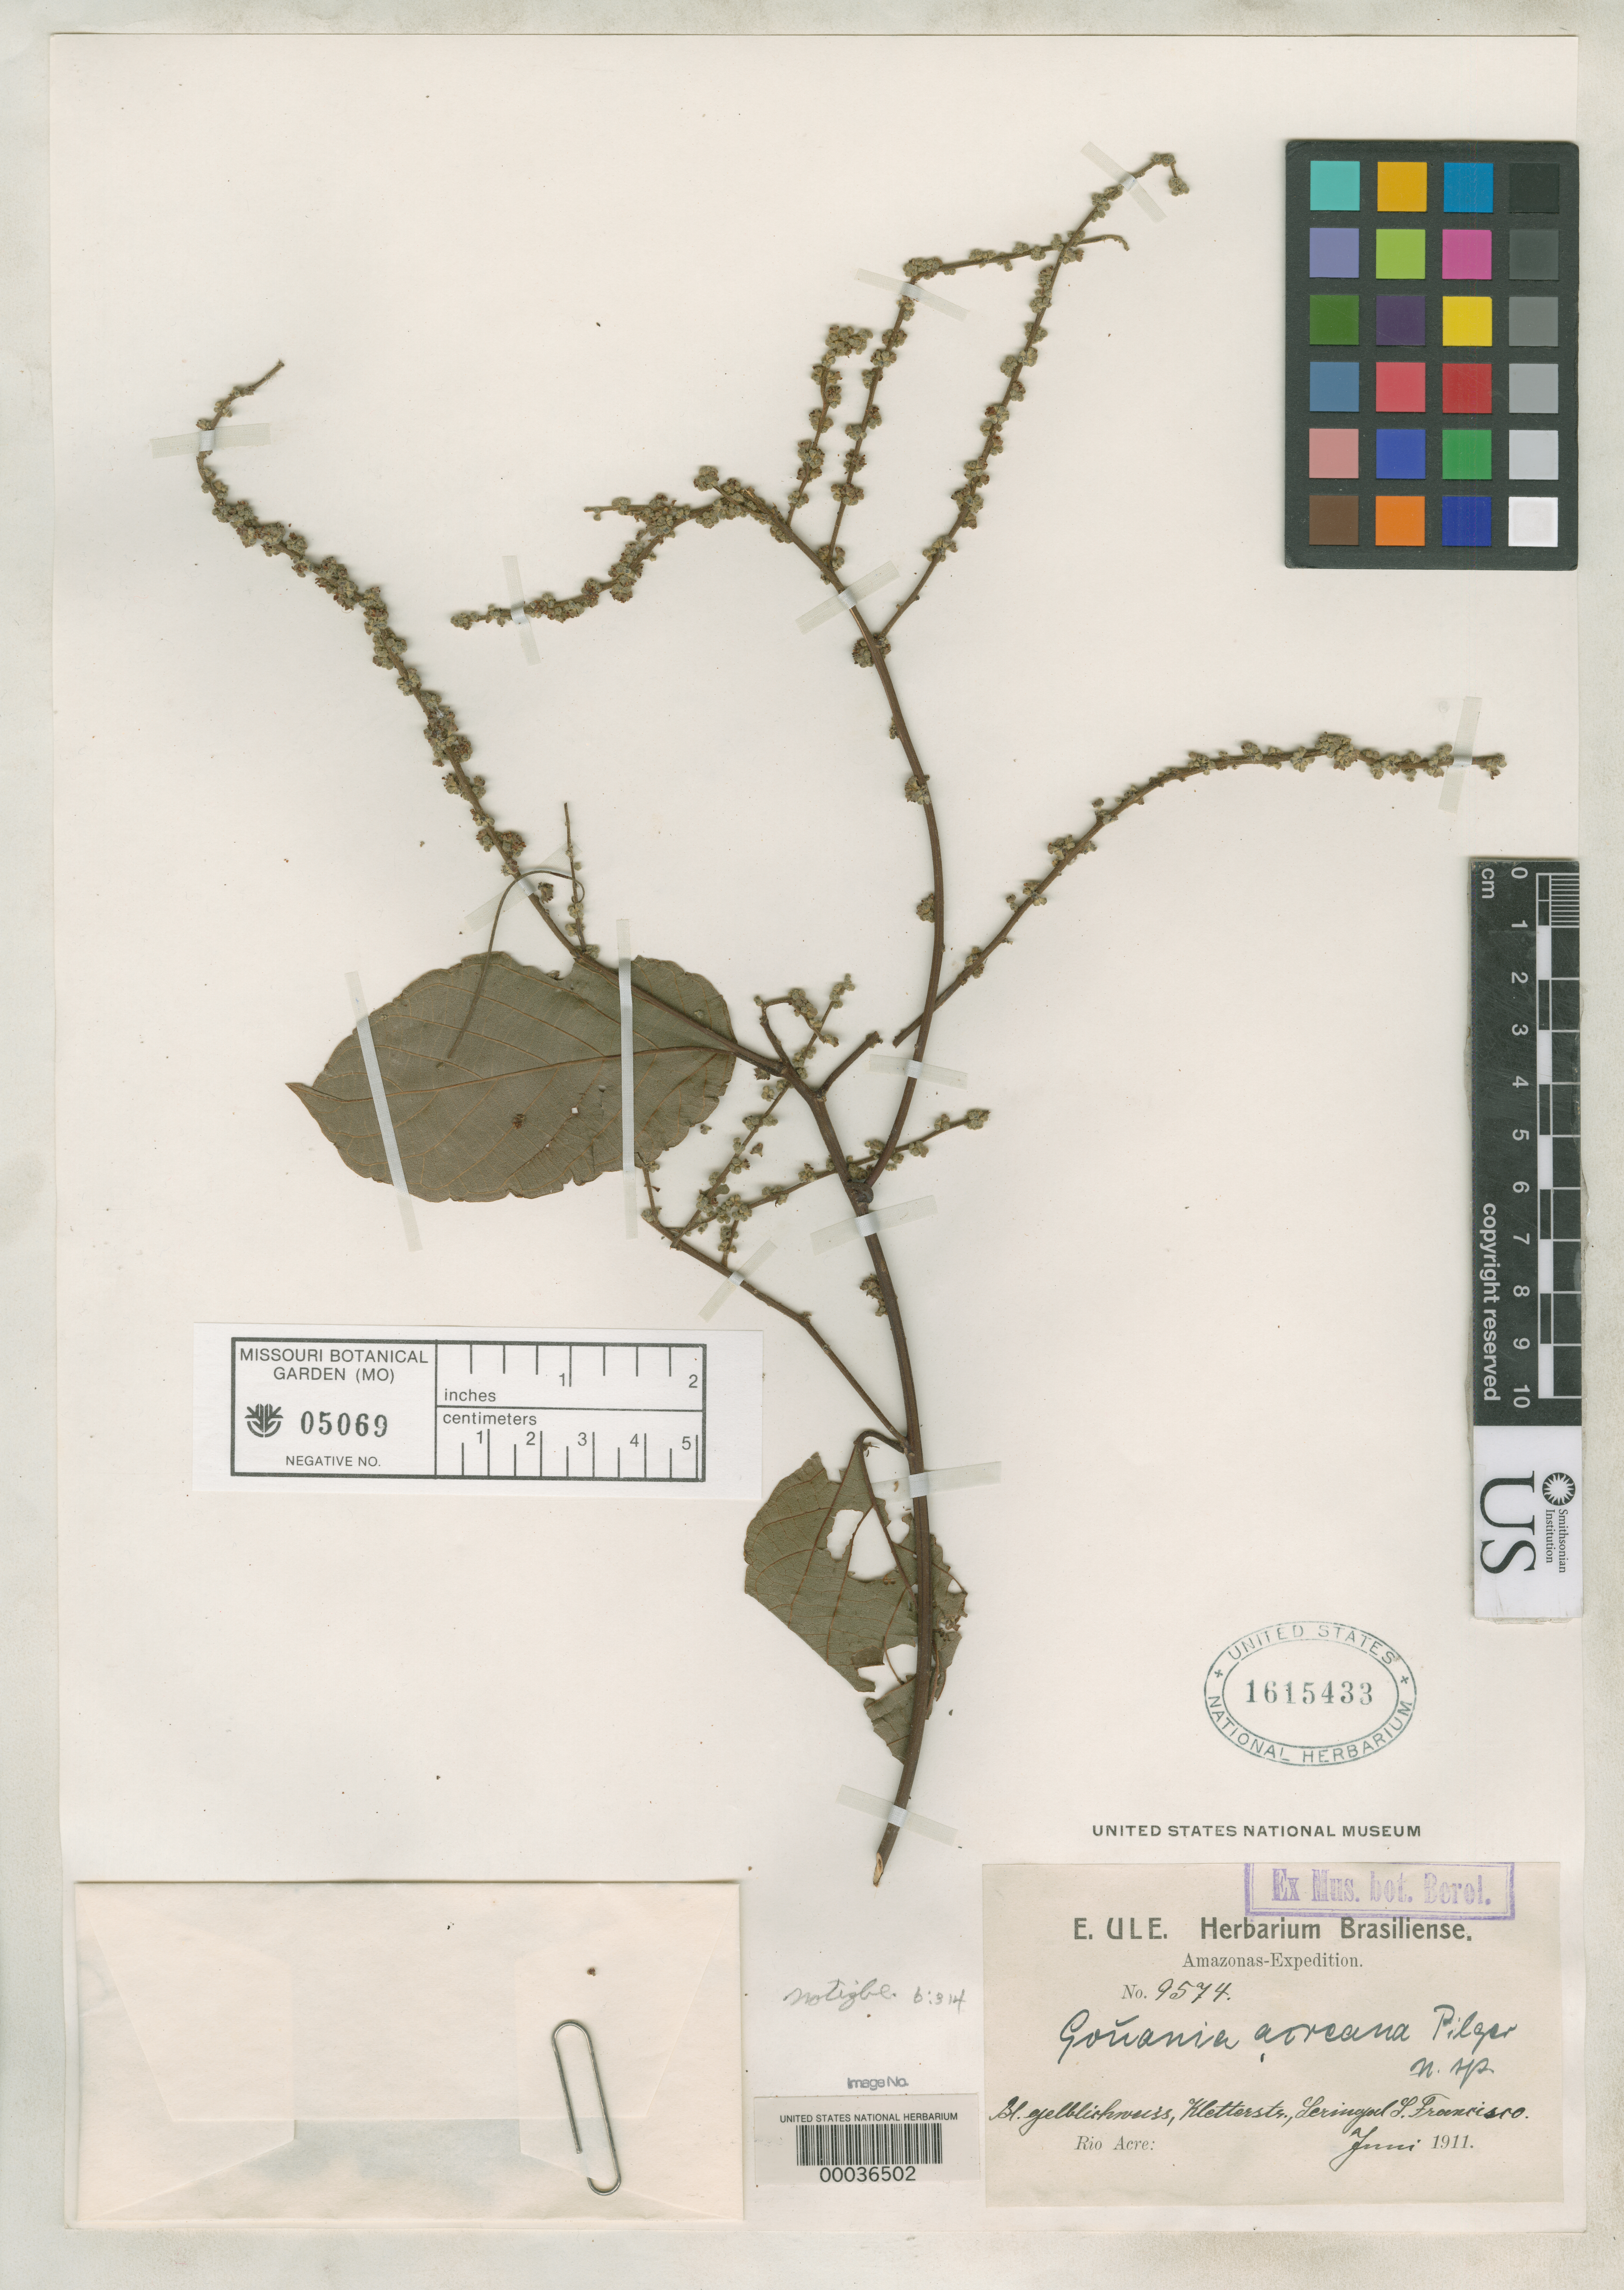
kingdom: Plantae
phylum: Tracheophyta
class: Magnoliopsida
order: Rosales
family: Rhamnaceae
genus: Gouania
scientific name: Gouania acreana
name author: Pilg.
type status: Isotype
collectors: E. H. Ule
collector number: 9574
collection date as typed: Jun 1911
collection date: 1911-06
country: Brazil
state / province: Amazonas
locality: Rio Acre, Seringal S. Francisco.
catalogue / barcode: US 1615433